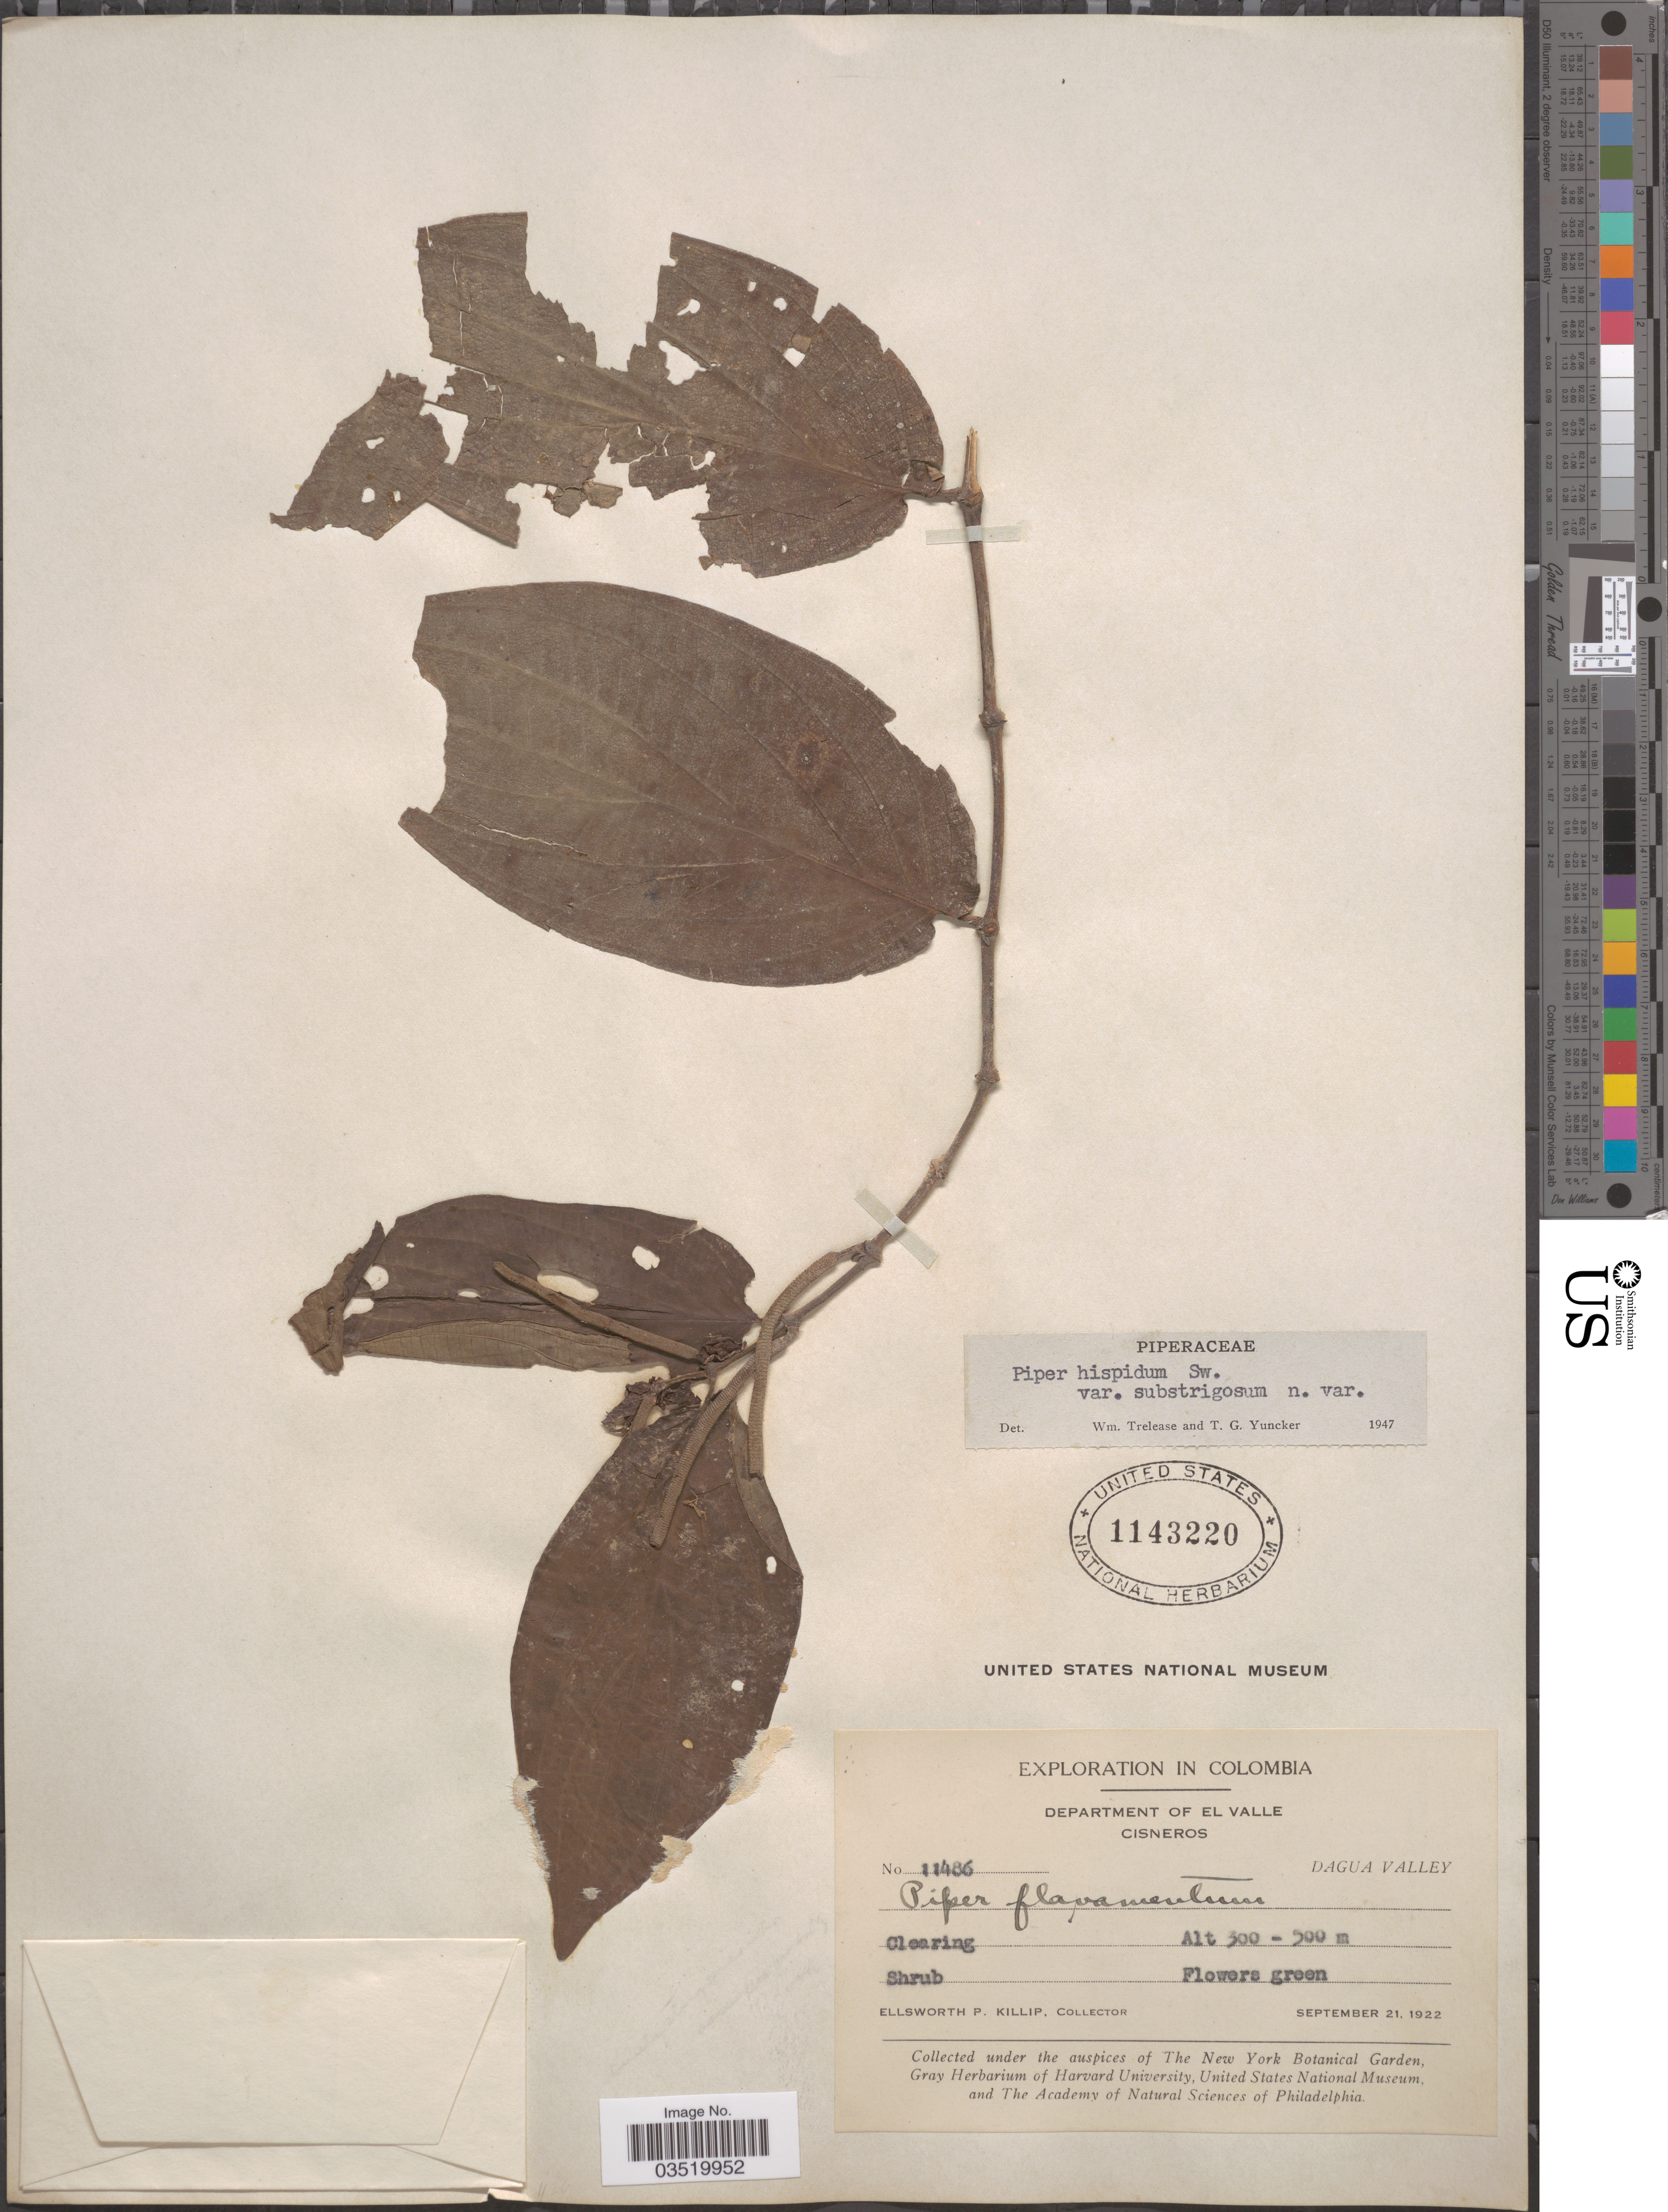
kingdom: Plantae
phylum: Tracheophyta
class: Magnoliopsida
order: Piperales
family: Piperaceae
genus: Piper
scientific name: Piper hispidum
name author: Sw.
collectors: E. P. Killip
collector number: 11486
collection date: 1922-09-21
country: Colombia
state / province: Valle del Cauca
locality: Department of El Valle. Cisneros. Dagua Valley.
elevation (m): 300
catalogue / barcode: US 1143220